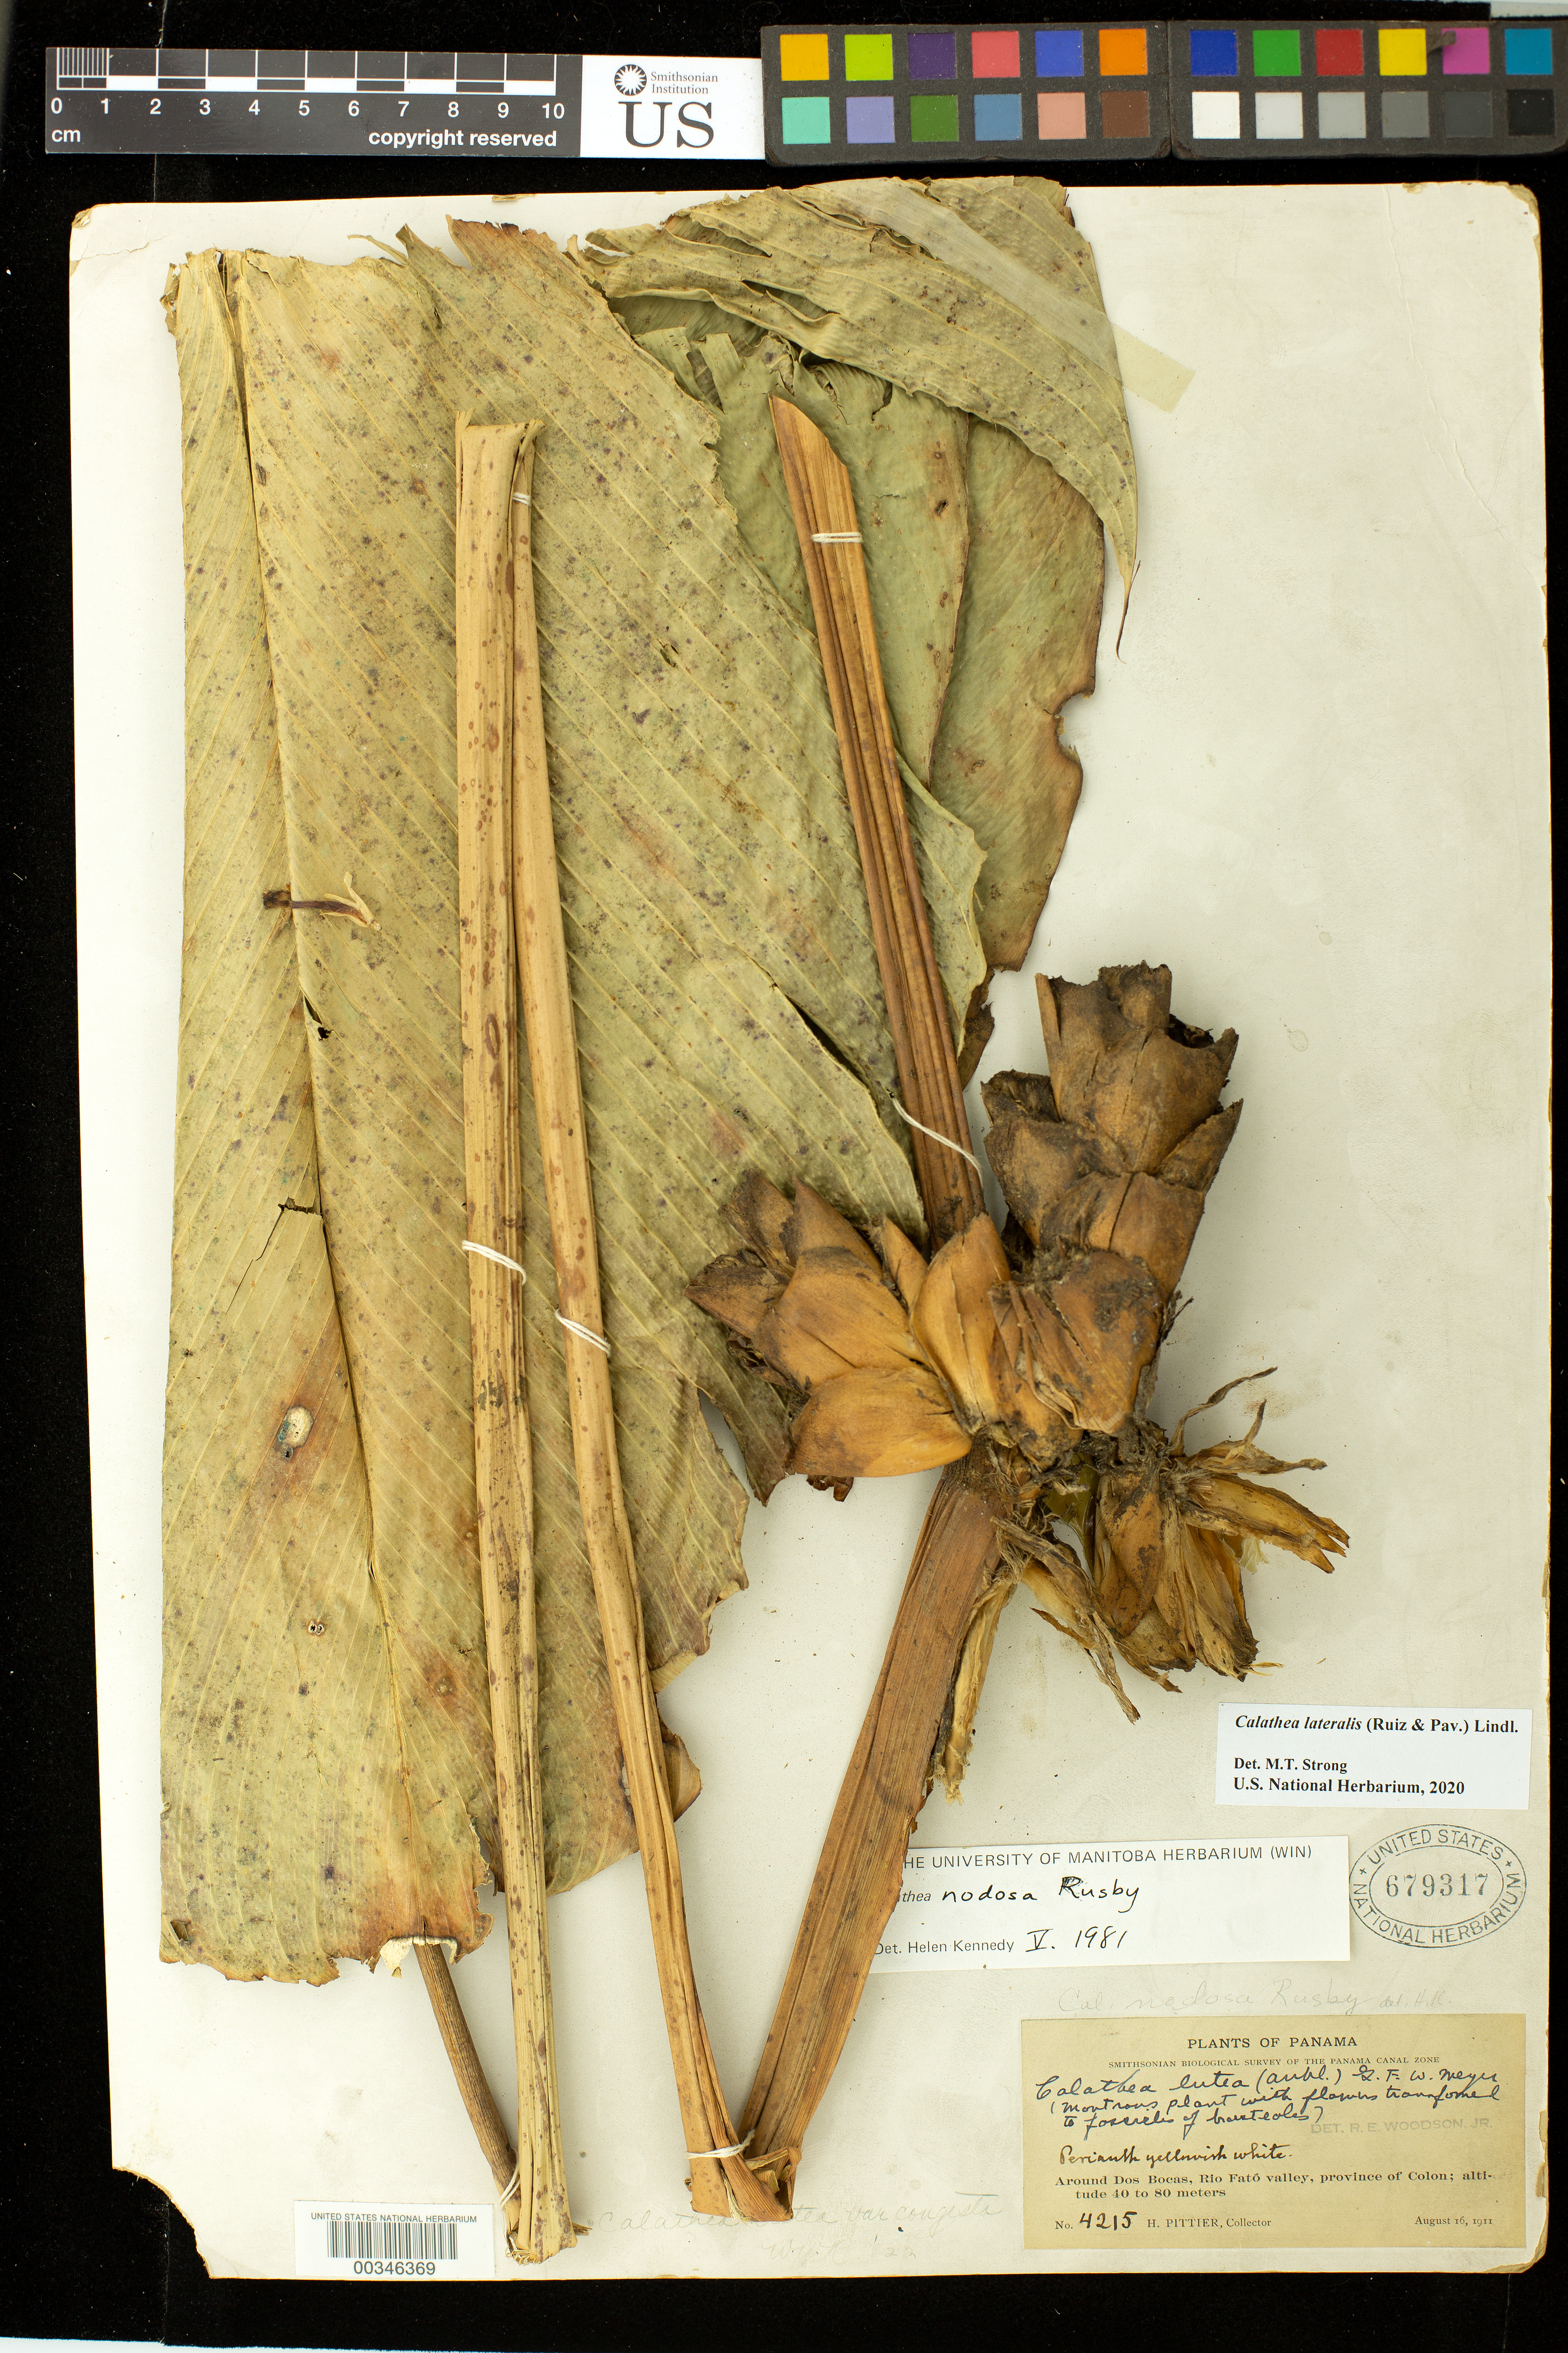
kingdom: Plantae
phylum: Tracheophyta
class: Liliopsida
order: Zingiberales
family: Marantaceae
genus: Calathea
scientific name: Calathea lateralis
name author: (Ruiz & Pav.) Lindl.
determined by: Strong, M. T., (US), Smithsonian Institution - National Museum of Natural History (UNITED STATES)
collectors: H. F. Pittier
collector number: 4215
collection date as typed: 16 Aug 1911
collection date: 1911-08-16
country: Panama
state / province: Colón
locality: Rio Fato Valley, dos Bocas.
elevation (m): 40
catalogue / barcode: US 679317